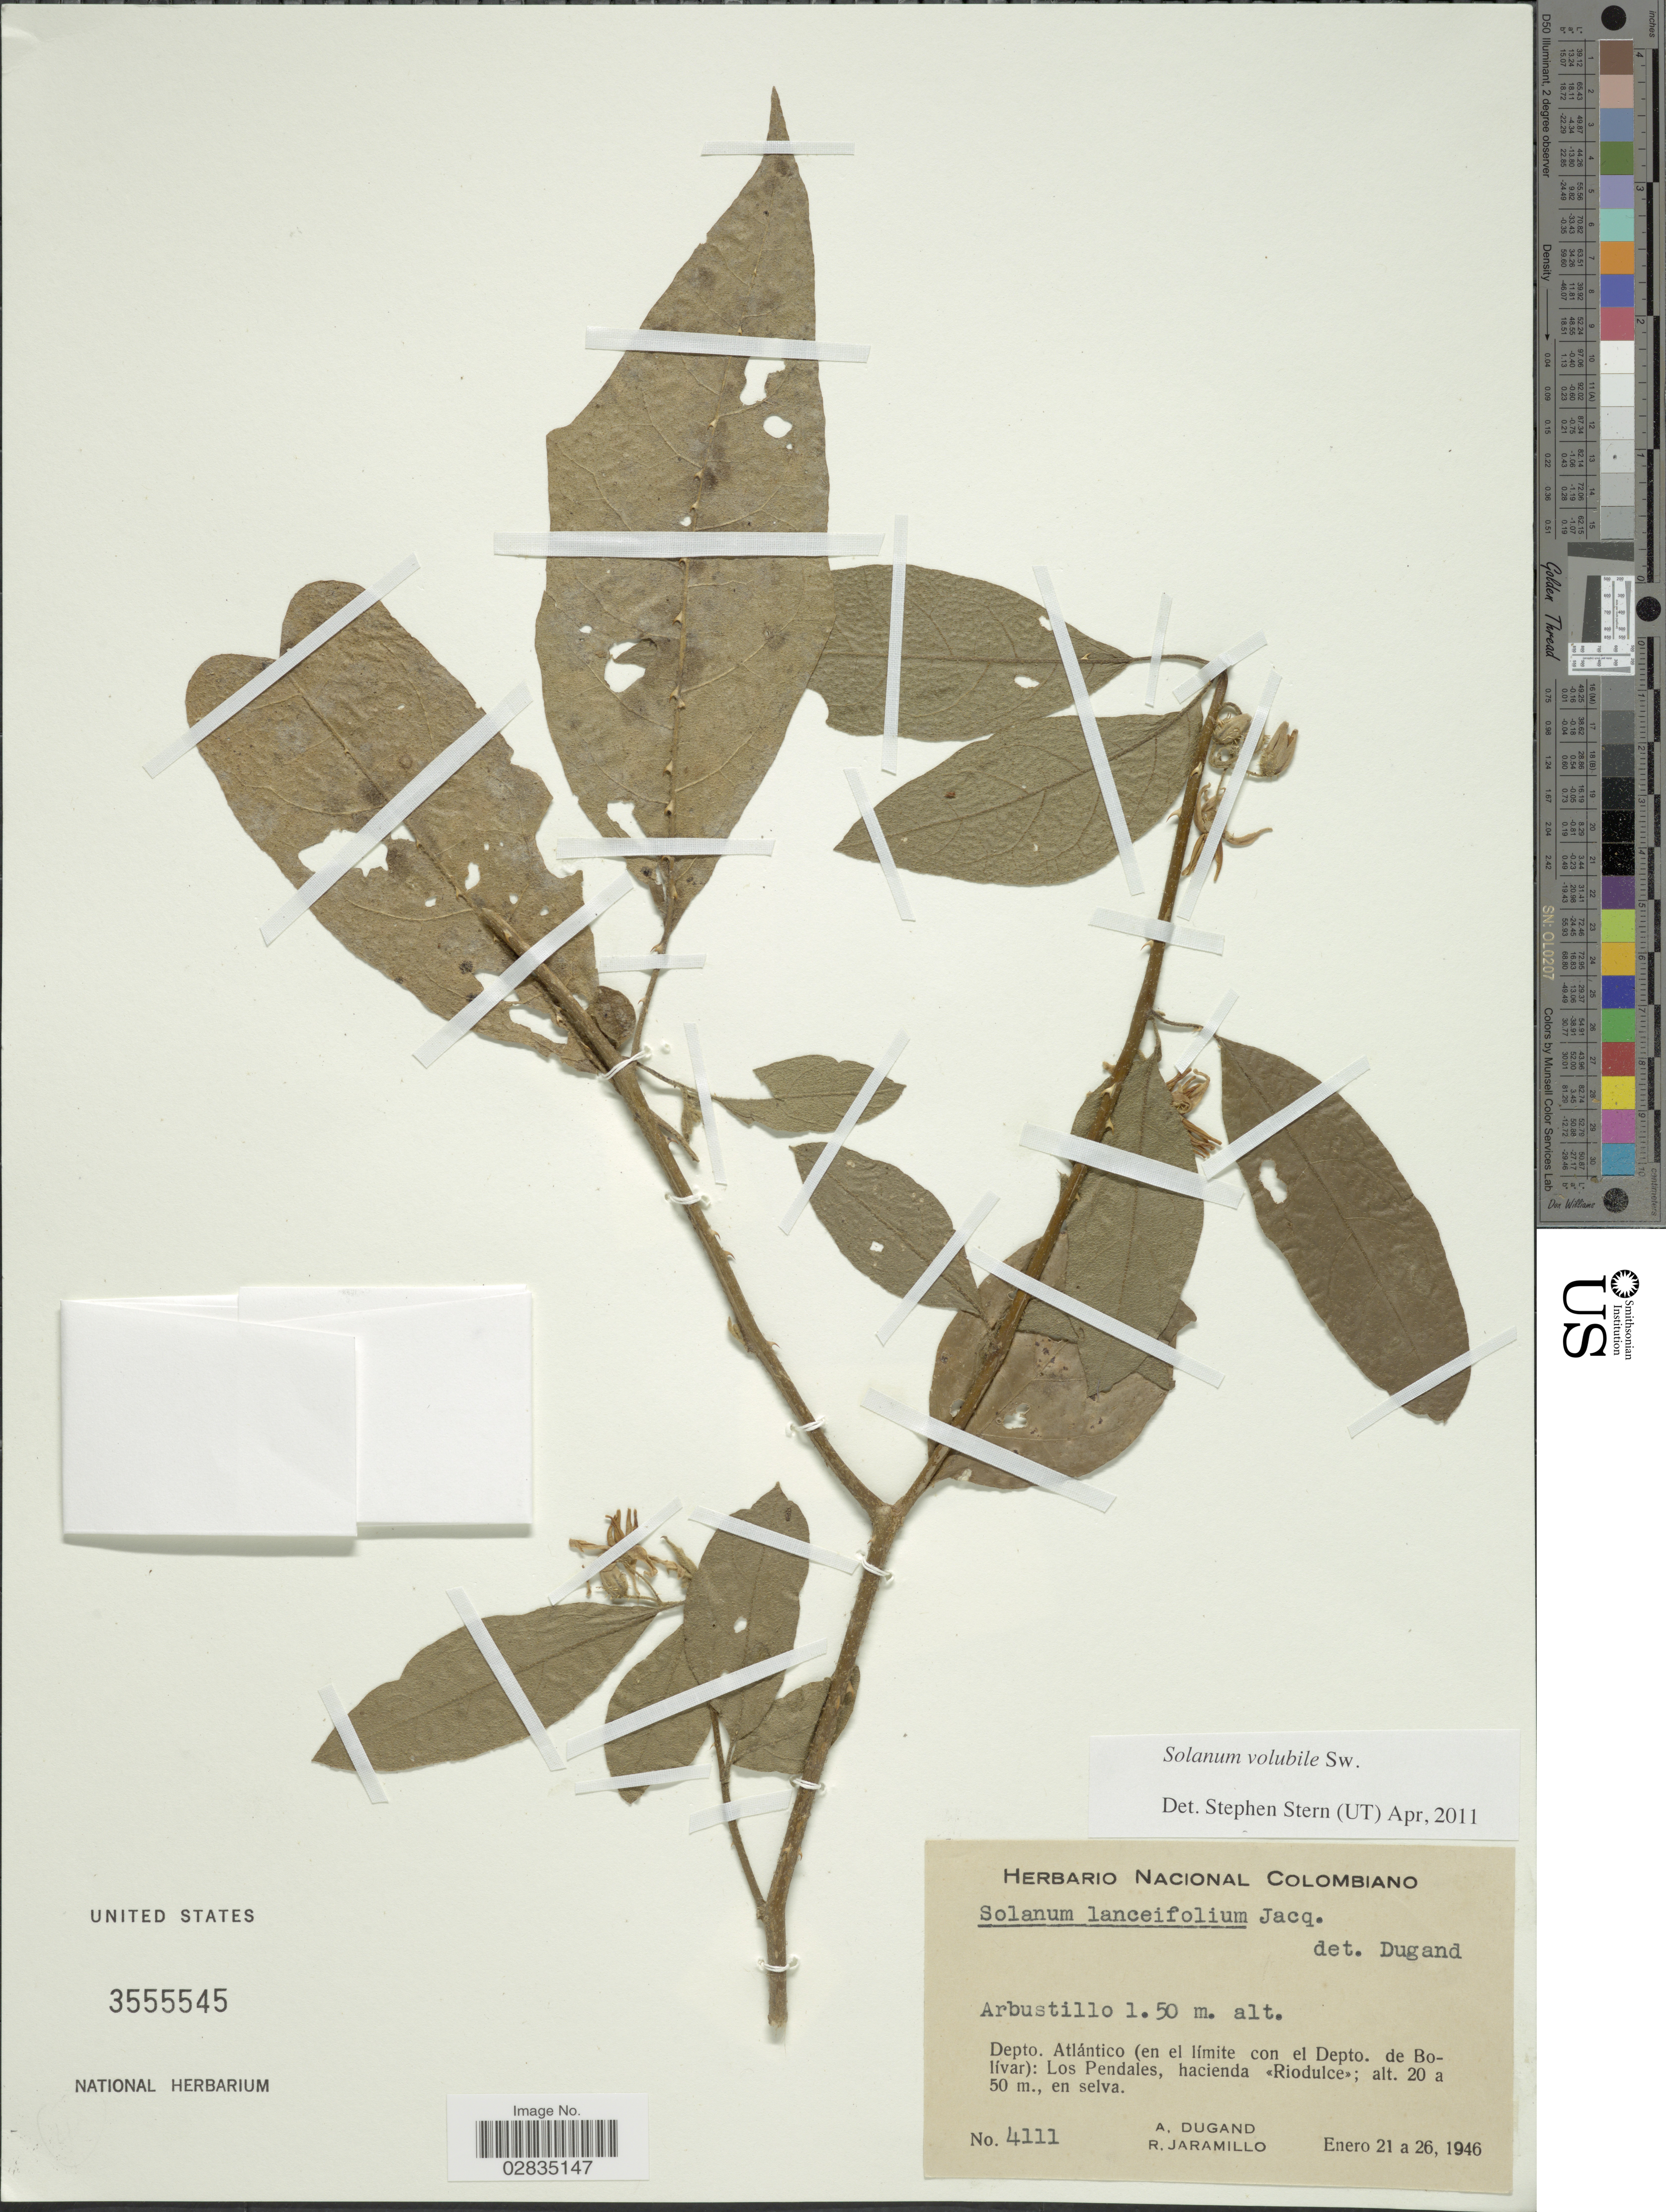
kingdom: Plantae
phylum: Tracheophyta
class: Magnoliopsida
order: Solanales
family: Solanaceae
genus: Solanum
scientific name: Solanum volubile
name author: Sw.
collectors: A. Dugand & R. Jaramillo M.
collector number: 4111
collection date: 1946-01-21/1946-01-26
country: Colombia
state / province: Atlántico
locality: Depto. Atlántico (en el límite con el Depto. de Bolívar): Los Pendales, hacienda Riodulce.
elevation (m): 20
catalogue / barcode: US 3555545